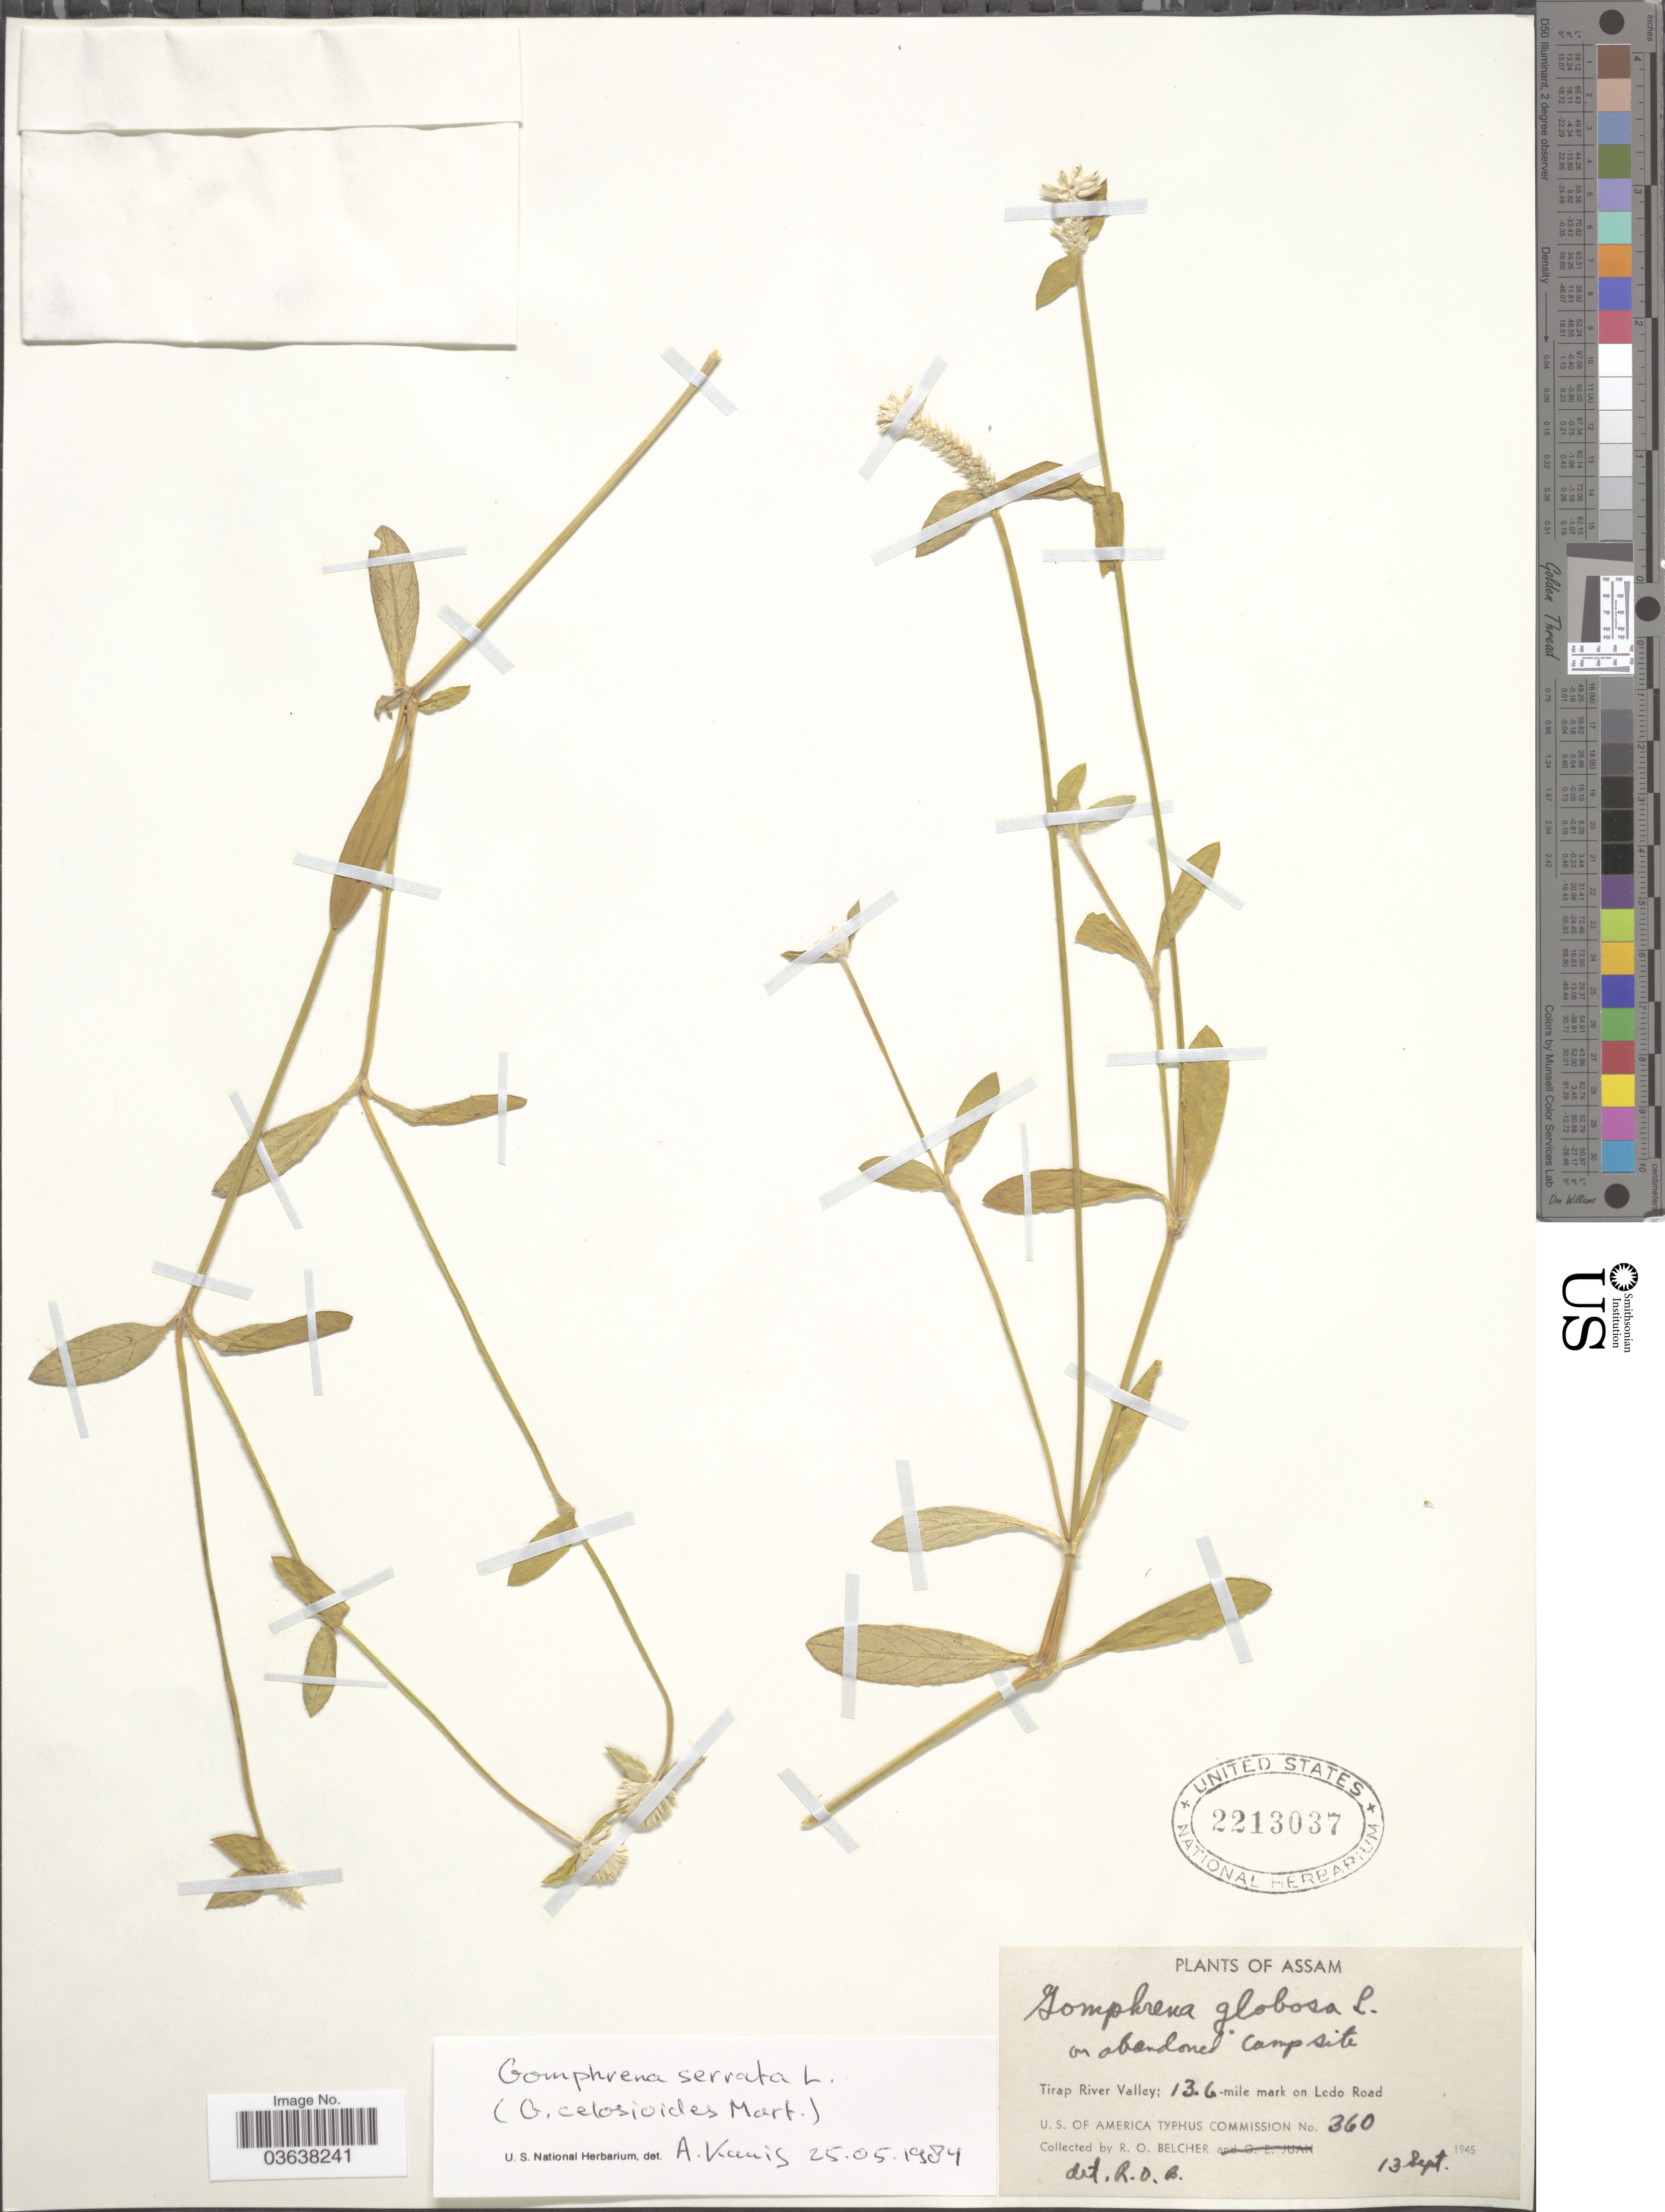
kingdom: Plantae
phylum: Tracheophyta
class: Magnoliopsida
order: Caryophyllales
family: Amaranthaceae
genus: Gomphrena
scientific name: Gomphrena serrata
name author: L.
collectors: R. Belcher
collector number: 360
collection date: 1945-09-13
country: India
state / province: Assam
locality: On abandoned camp site. Tirap River Valley; 13.6-mile mark on Ledo Road.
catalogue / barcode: US 2213037